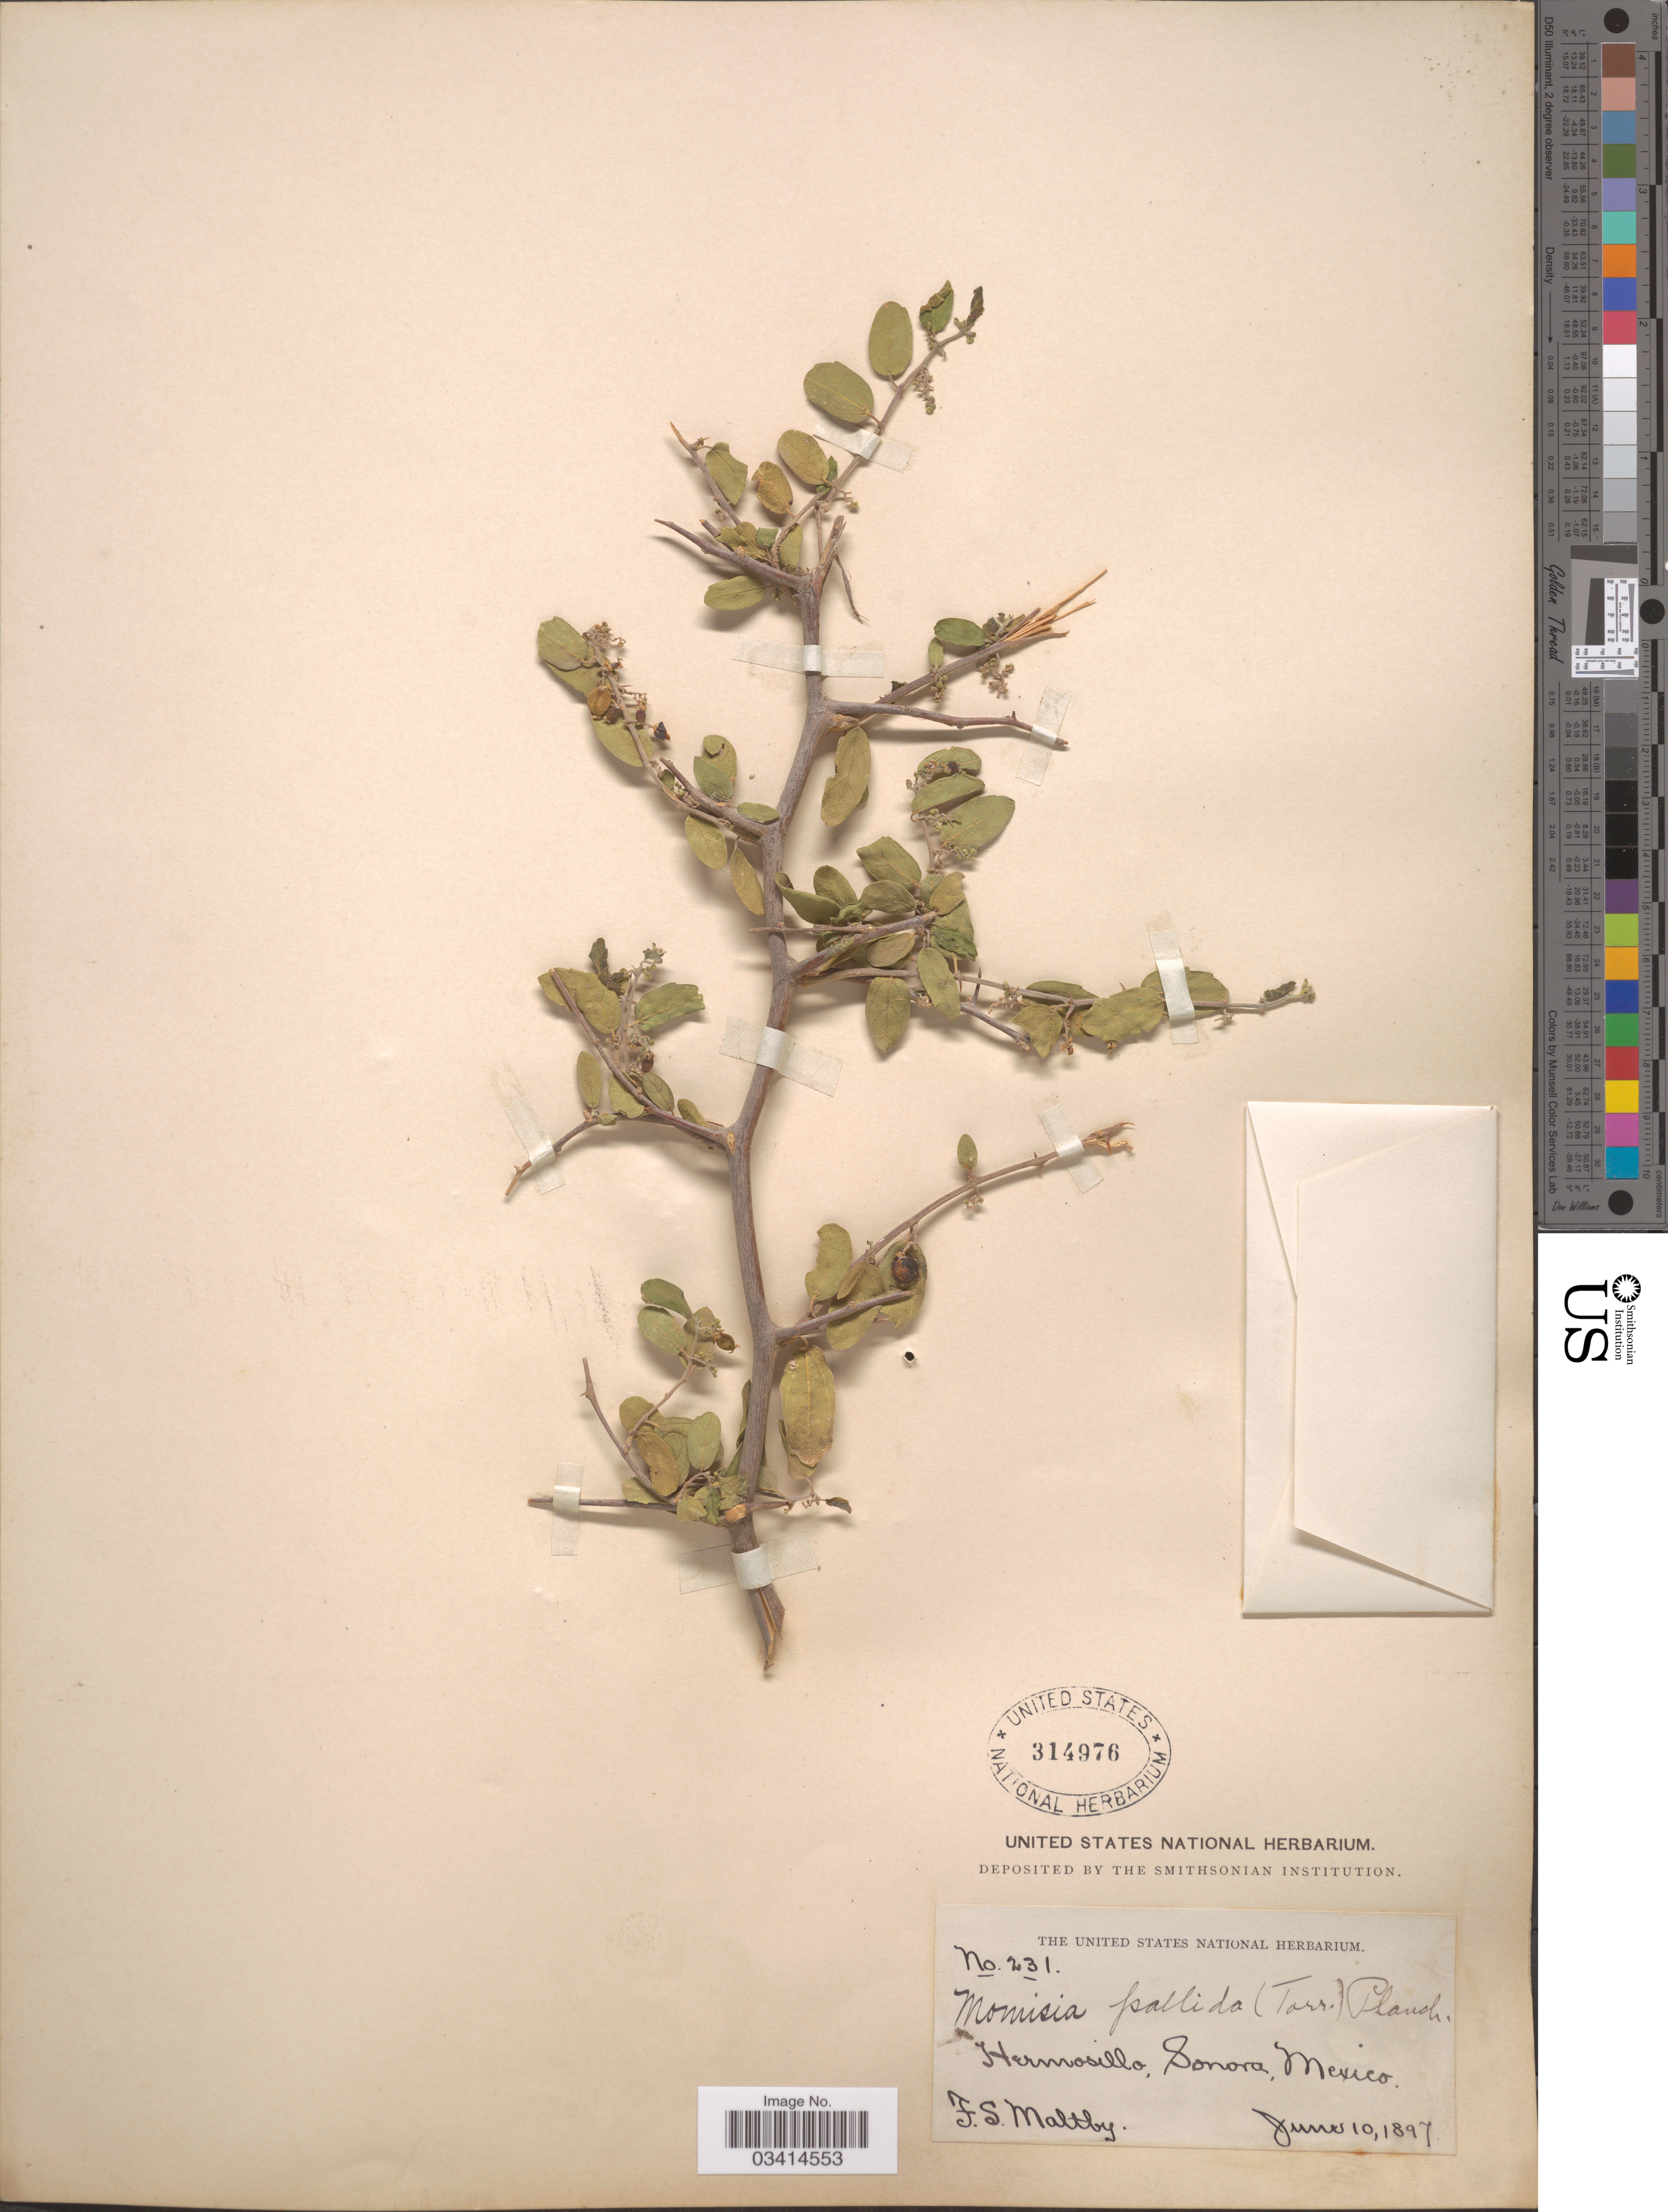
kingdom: Plantae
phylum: Tracheophyta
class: Magnoliopsida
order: Rosales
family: Cannabaceae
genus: Celtis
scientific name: Celtis pallida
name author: Torr. in Emory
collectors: F. S. Maltby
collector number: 231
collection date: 1897-06-10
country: Mexico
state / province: Sonora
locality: Hermosillo.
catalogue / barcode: US 314976